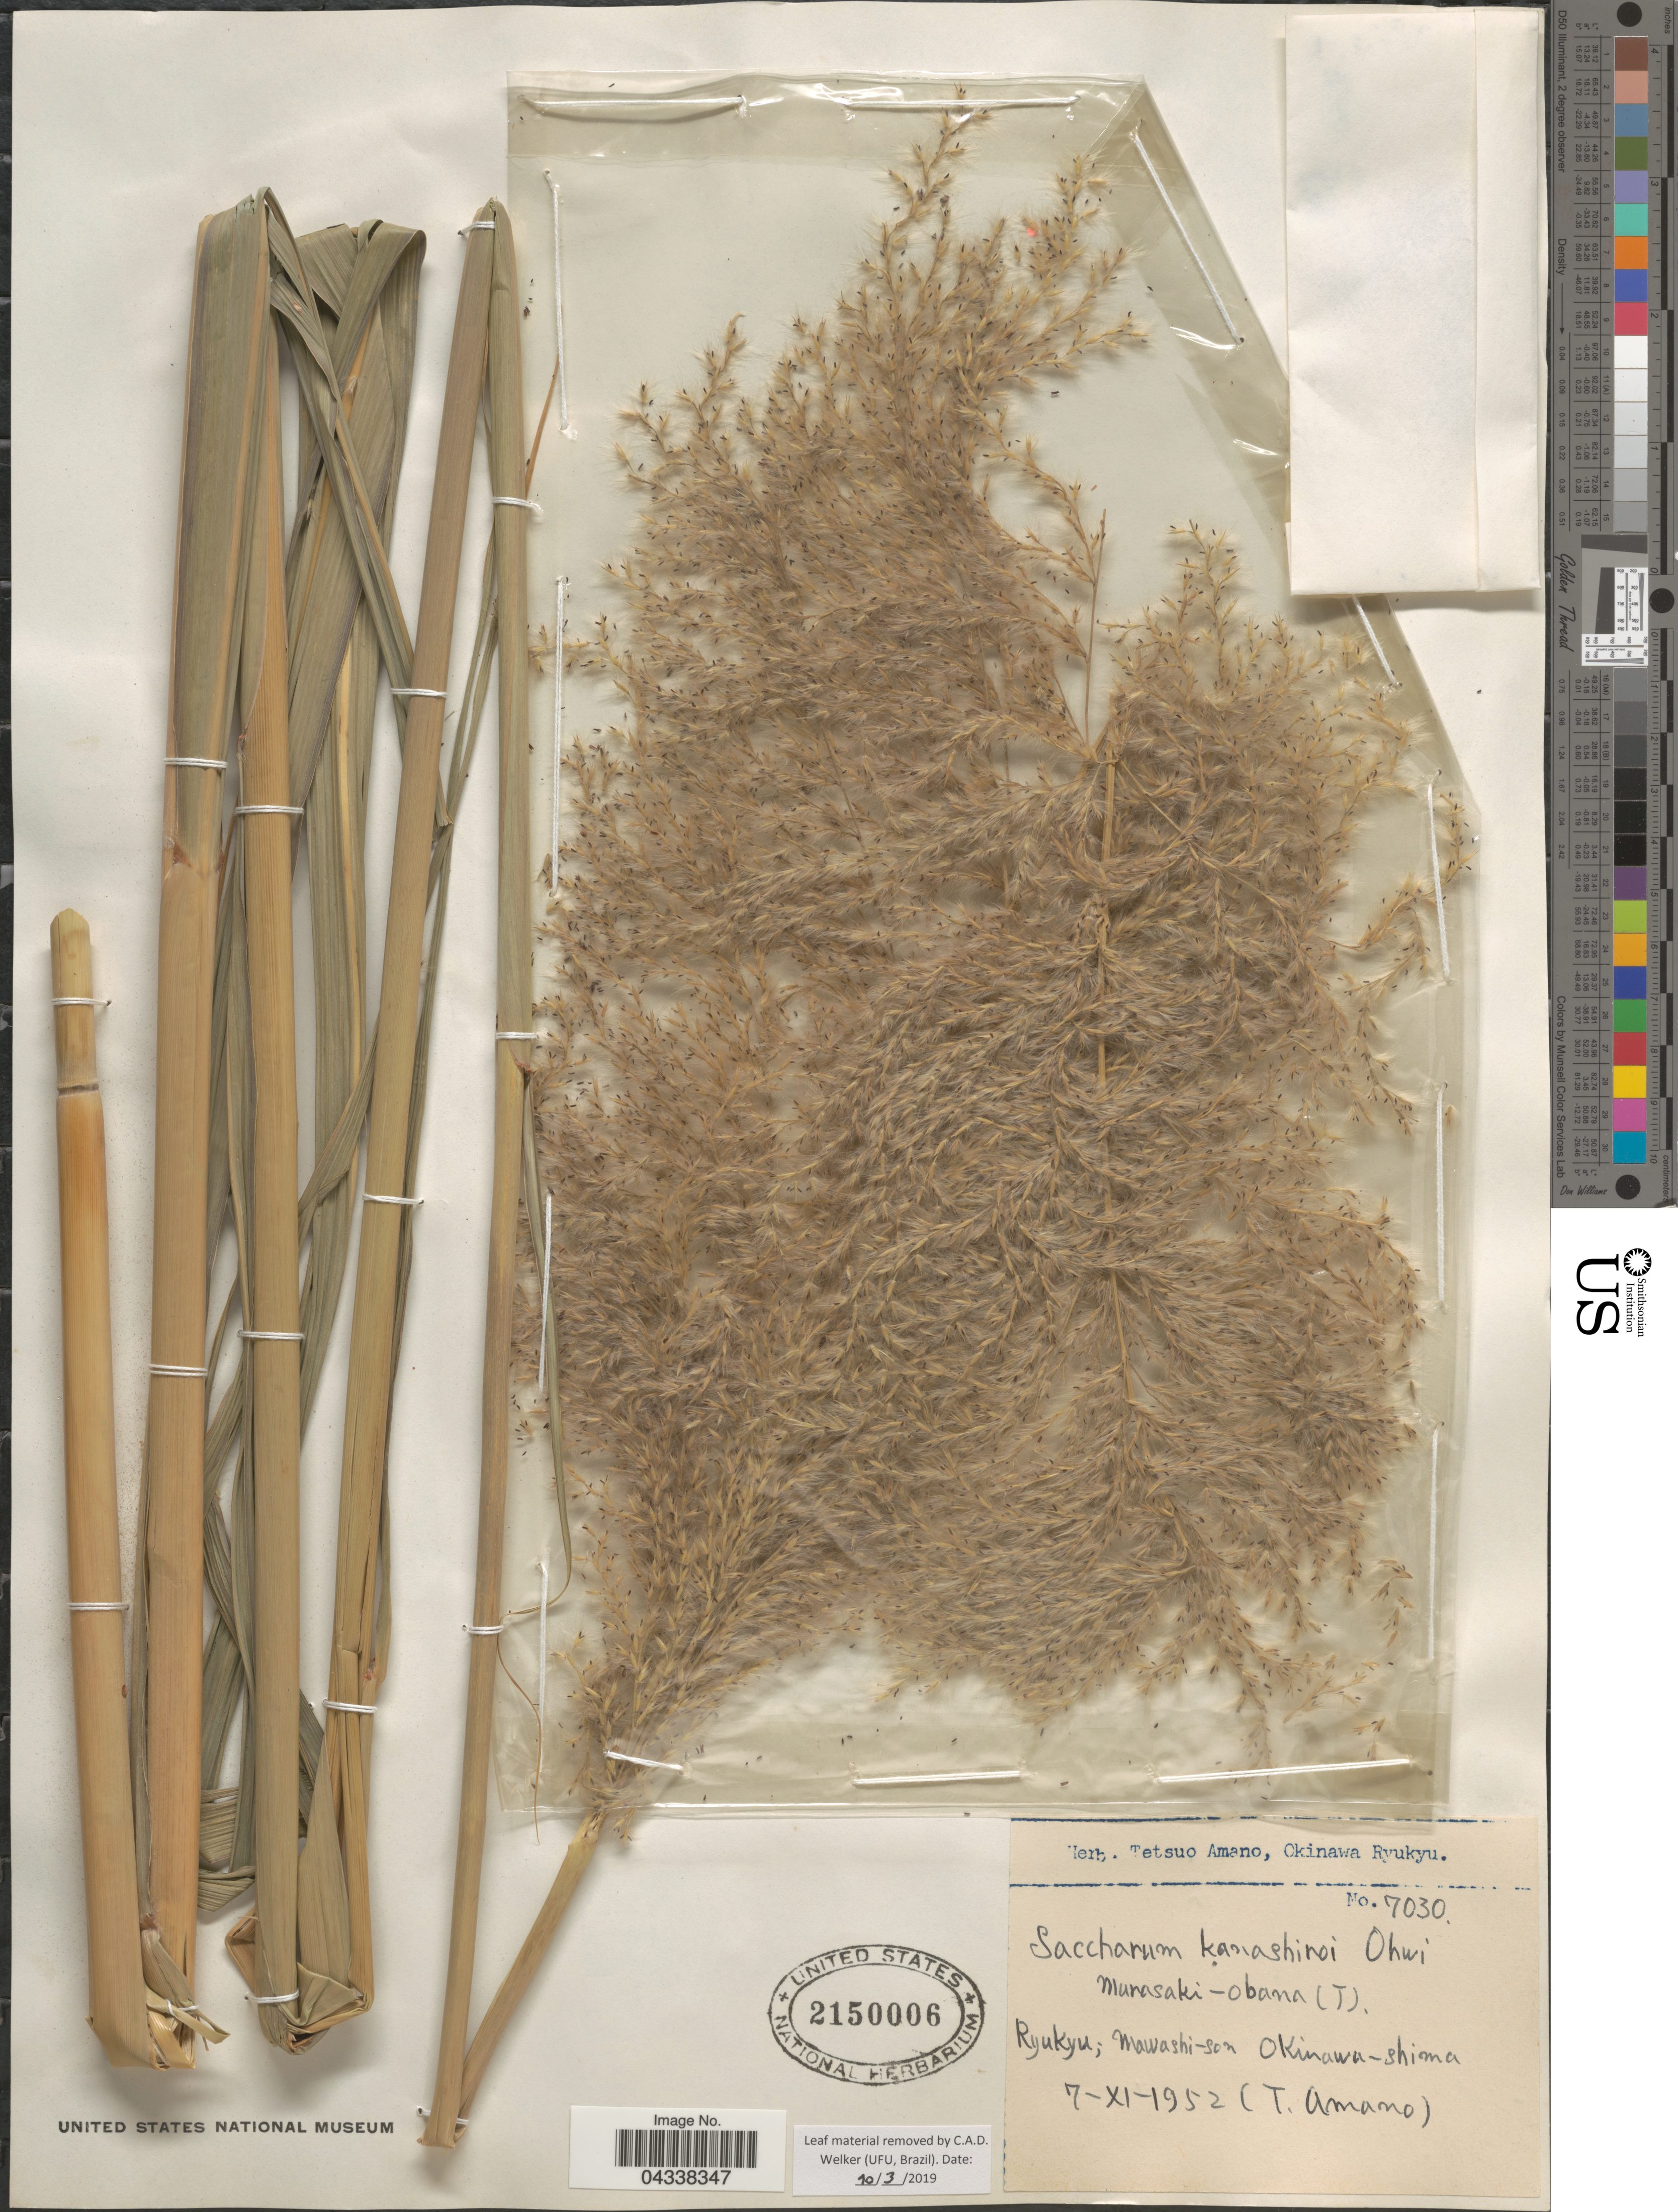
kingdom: Plantae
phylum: Tracheophyta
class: Liliopsida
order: Poales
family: Poaceae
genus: Saccharum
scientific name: Saccharum kanashiroi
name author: (Ohwi) Ohwi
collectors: T. Amano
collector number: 7030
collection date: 1952-11-07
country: Japan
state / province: Okinawa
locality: Ryukyu; Mawashi-son. Okinawa-shima.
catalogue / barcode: US 2150006